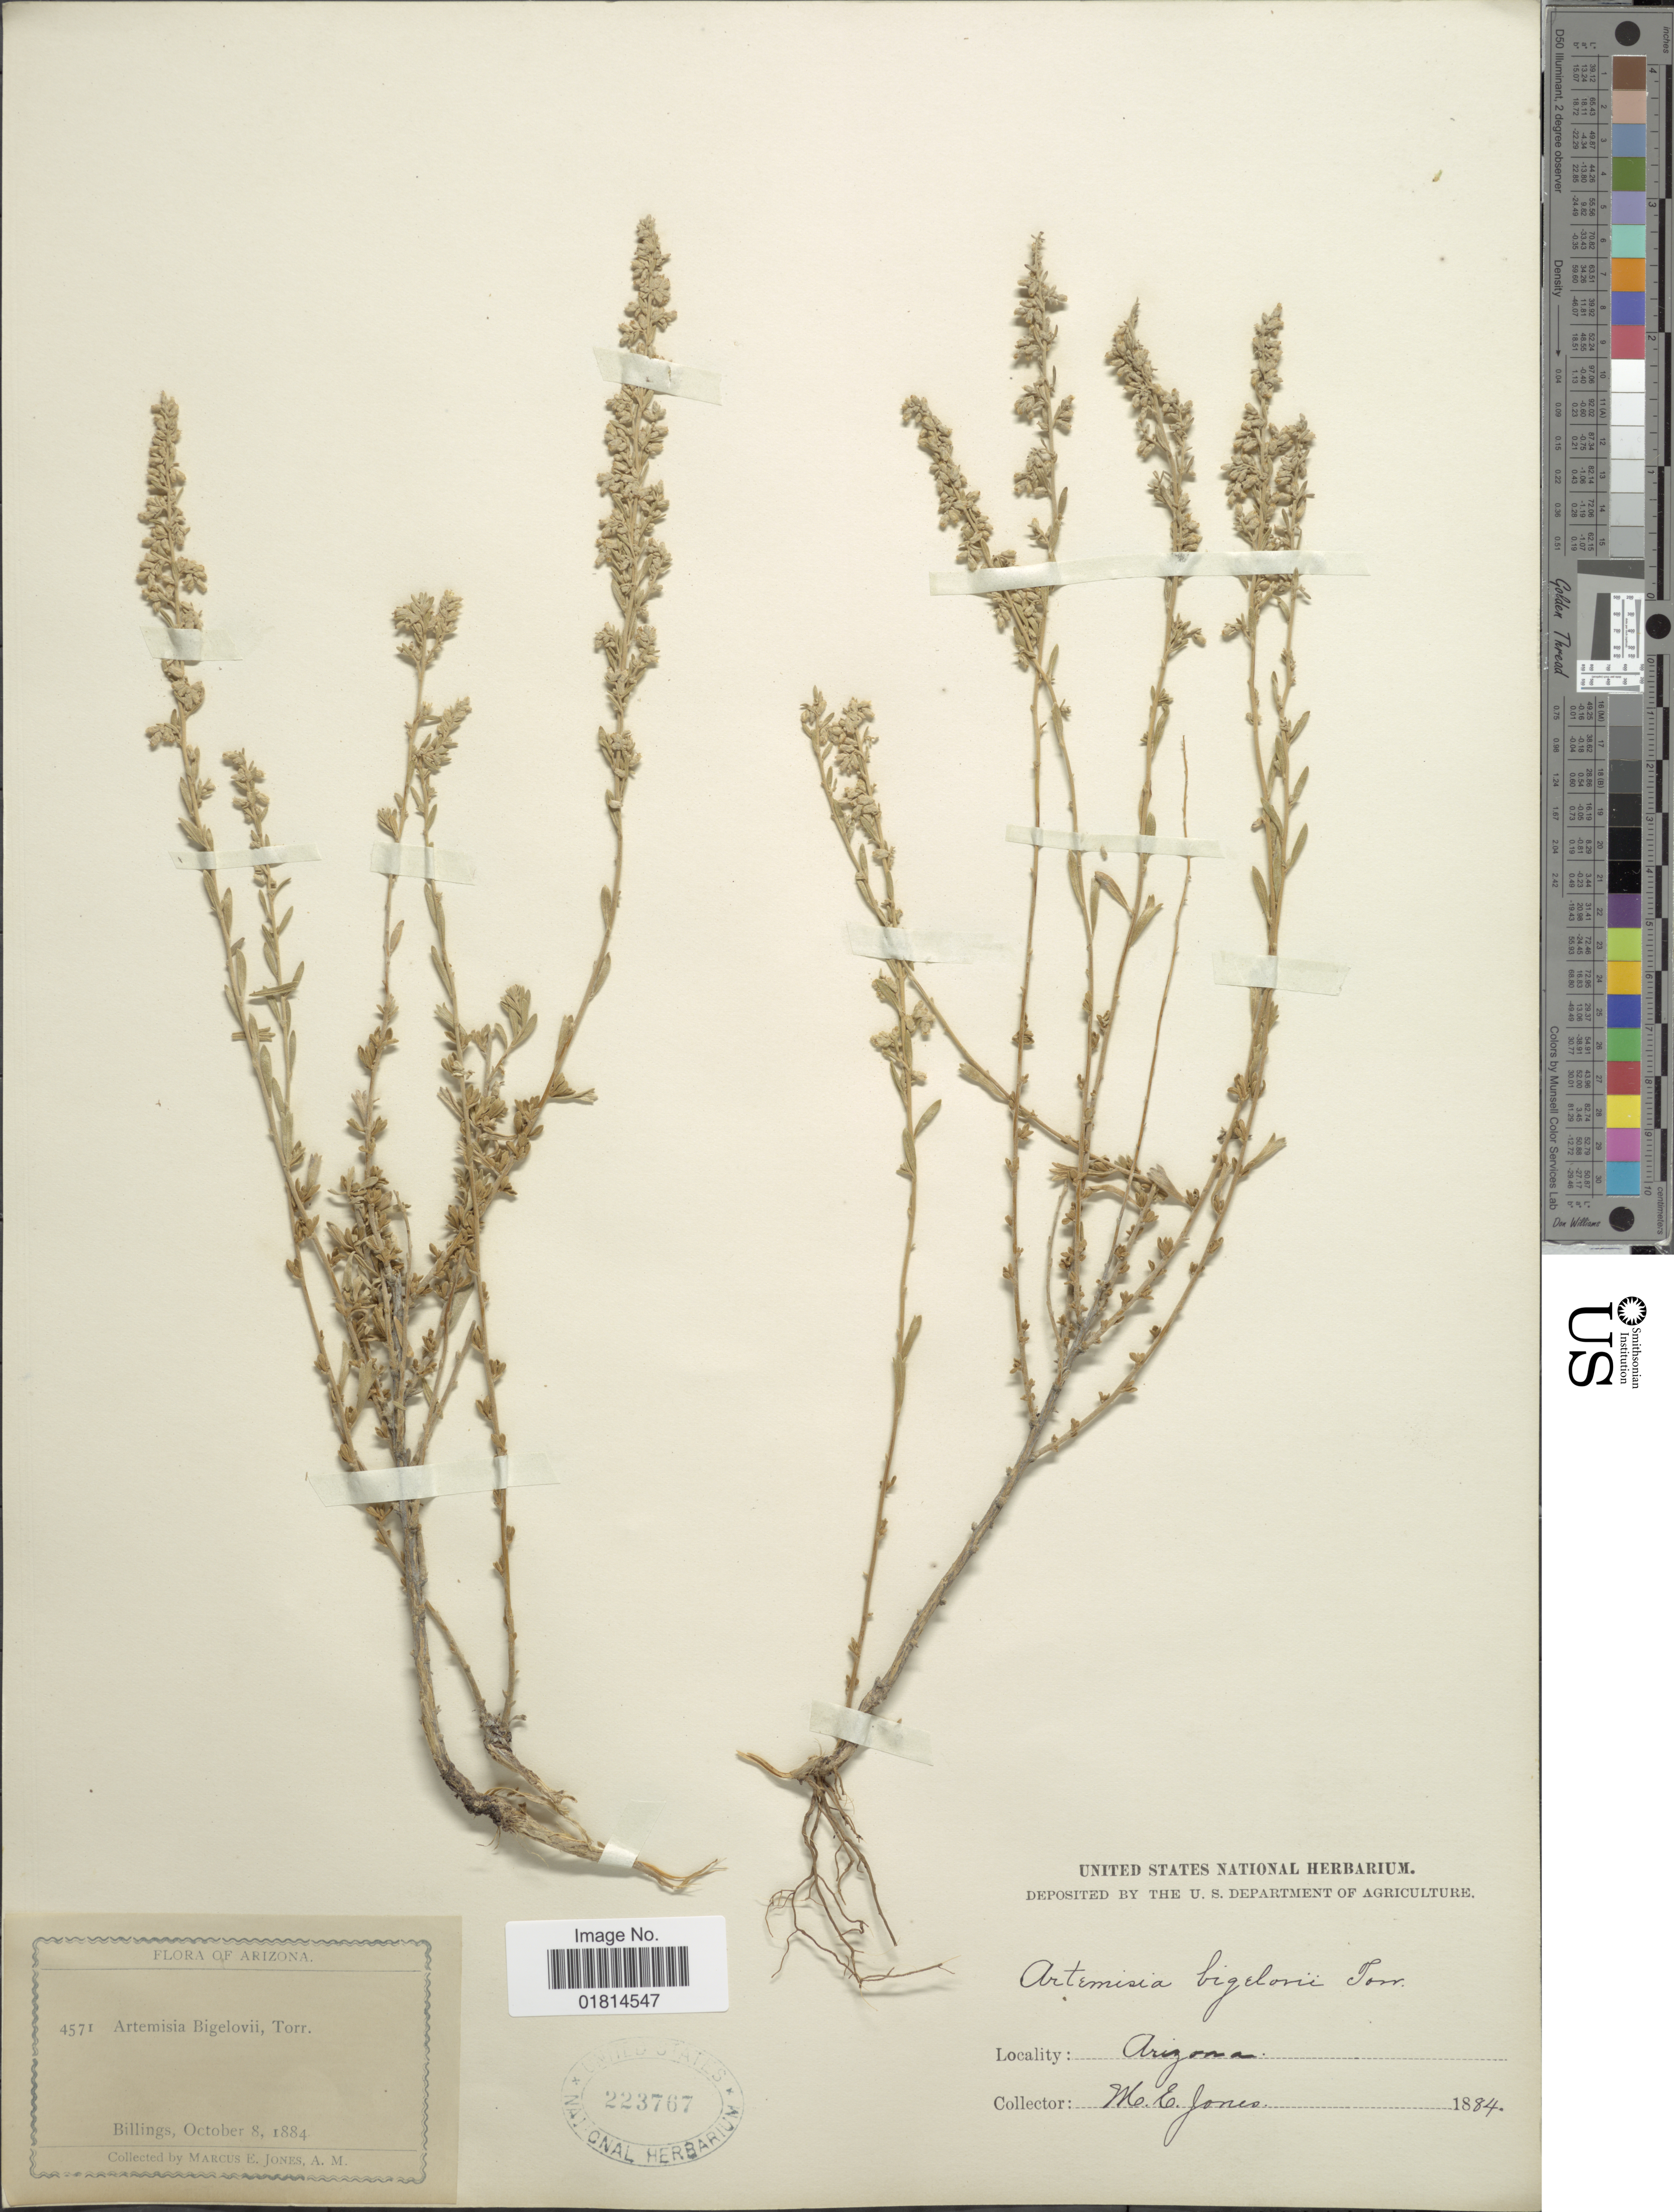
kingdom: Plantae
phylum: Tracheophyta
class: Magnoliopsida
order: Asterales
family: Asteraceae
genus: Artemisia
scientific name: Artemisia bigelovii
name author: A. Gray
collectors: M. E. Jones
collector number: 4571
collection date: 1884-10-08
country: United States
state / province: Arizona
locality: Billigs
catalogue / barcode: US 223767